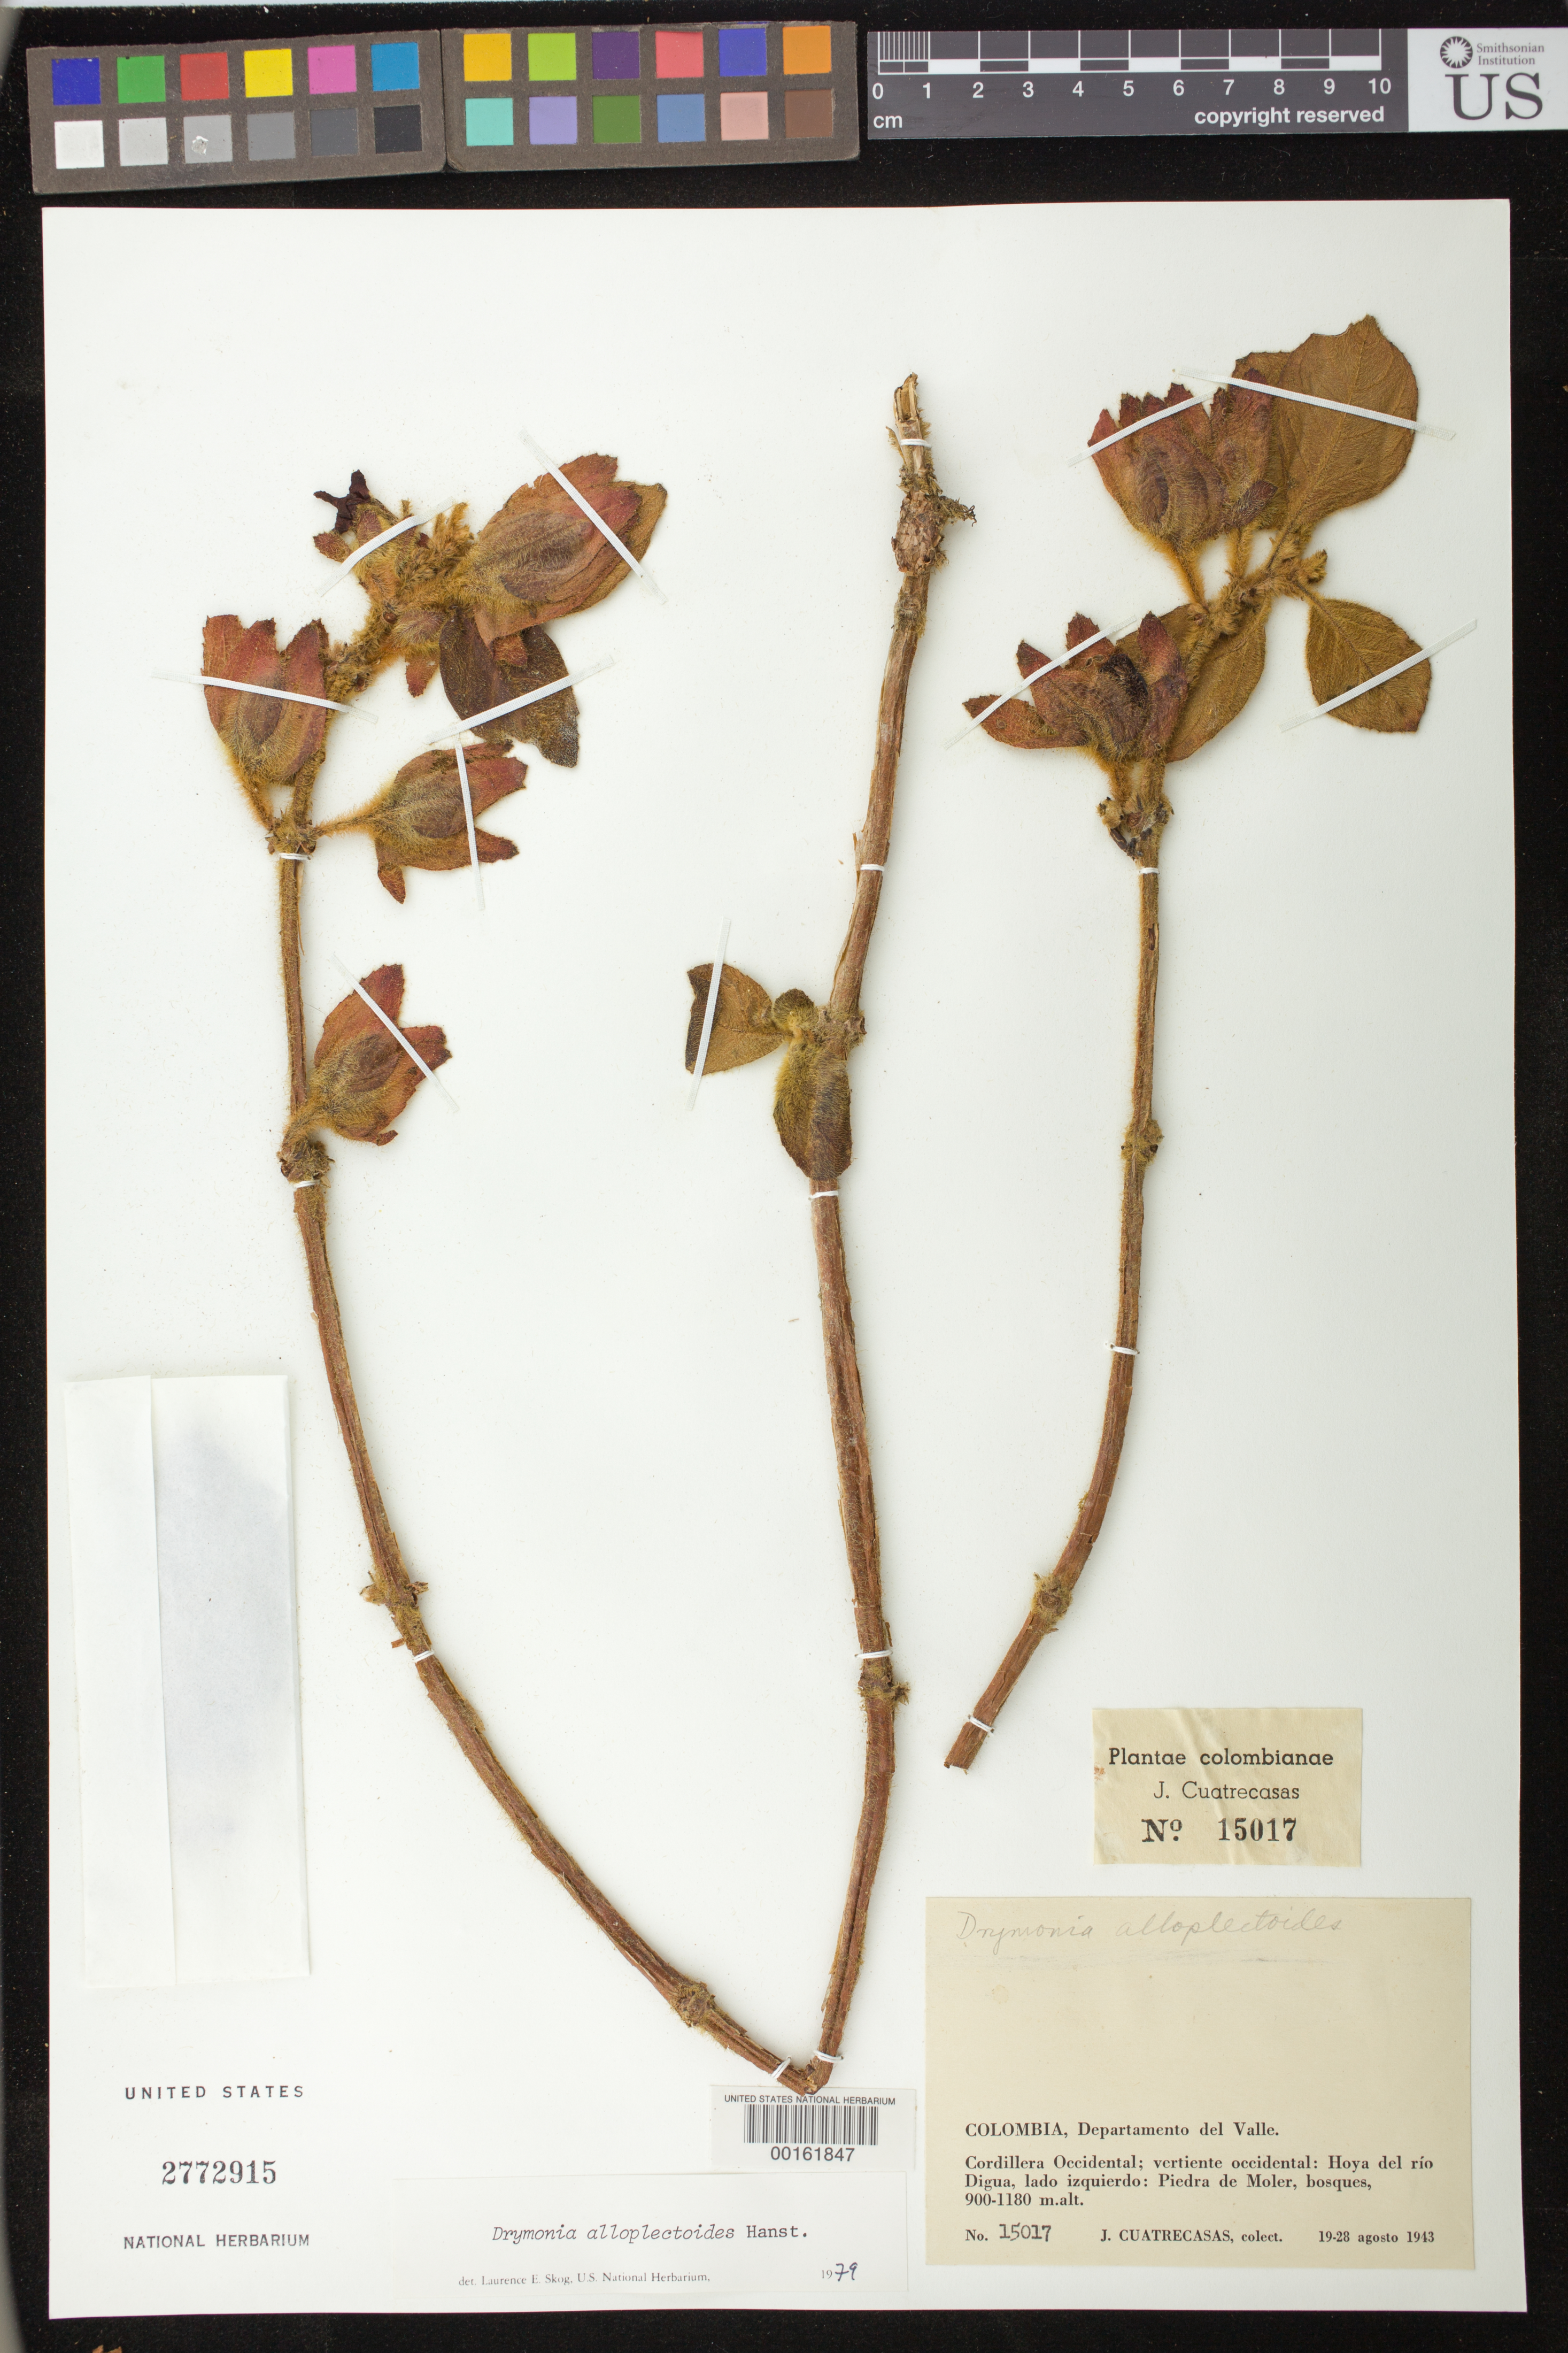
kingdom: Plantae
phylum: Tracheophyta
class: Magnoliopsida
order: Lamiales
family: Gesneriaceae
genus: Drymonia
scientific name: Drymonia alloplectoides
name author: Hanst.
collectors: J. Cuatrecasas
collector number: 15017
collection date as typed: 19-28 Aug 1943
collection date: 1943-08-19/1943-08-28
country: Colombia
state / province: Valle del Cauca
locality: Cordillera Occidental, western slope, valley of Rio Digua, left bank, Piedra De Moler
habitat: Forests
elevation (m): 900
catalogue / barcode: US 2772915